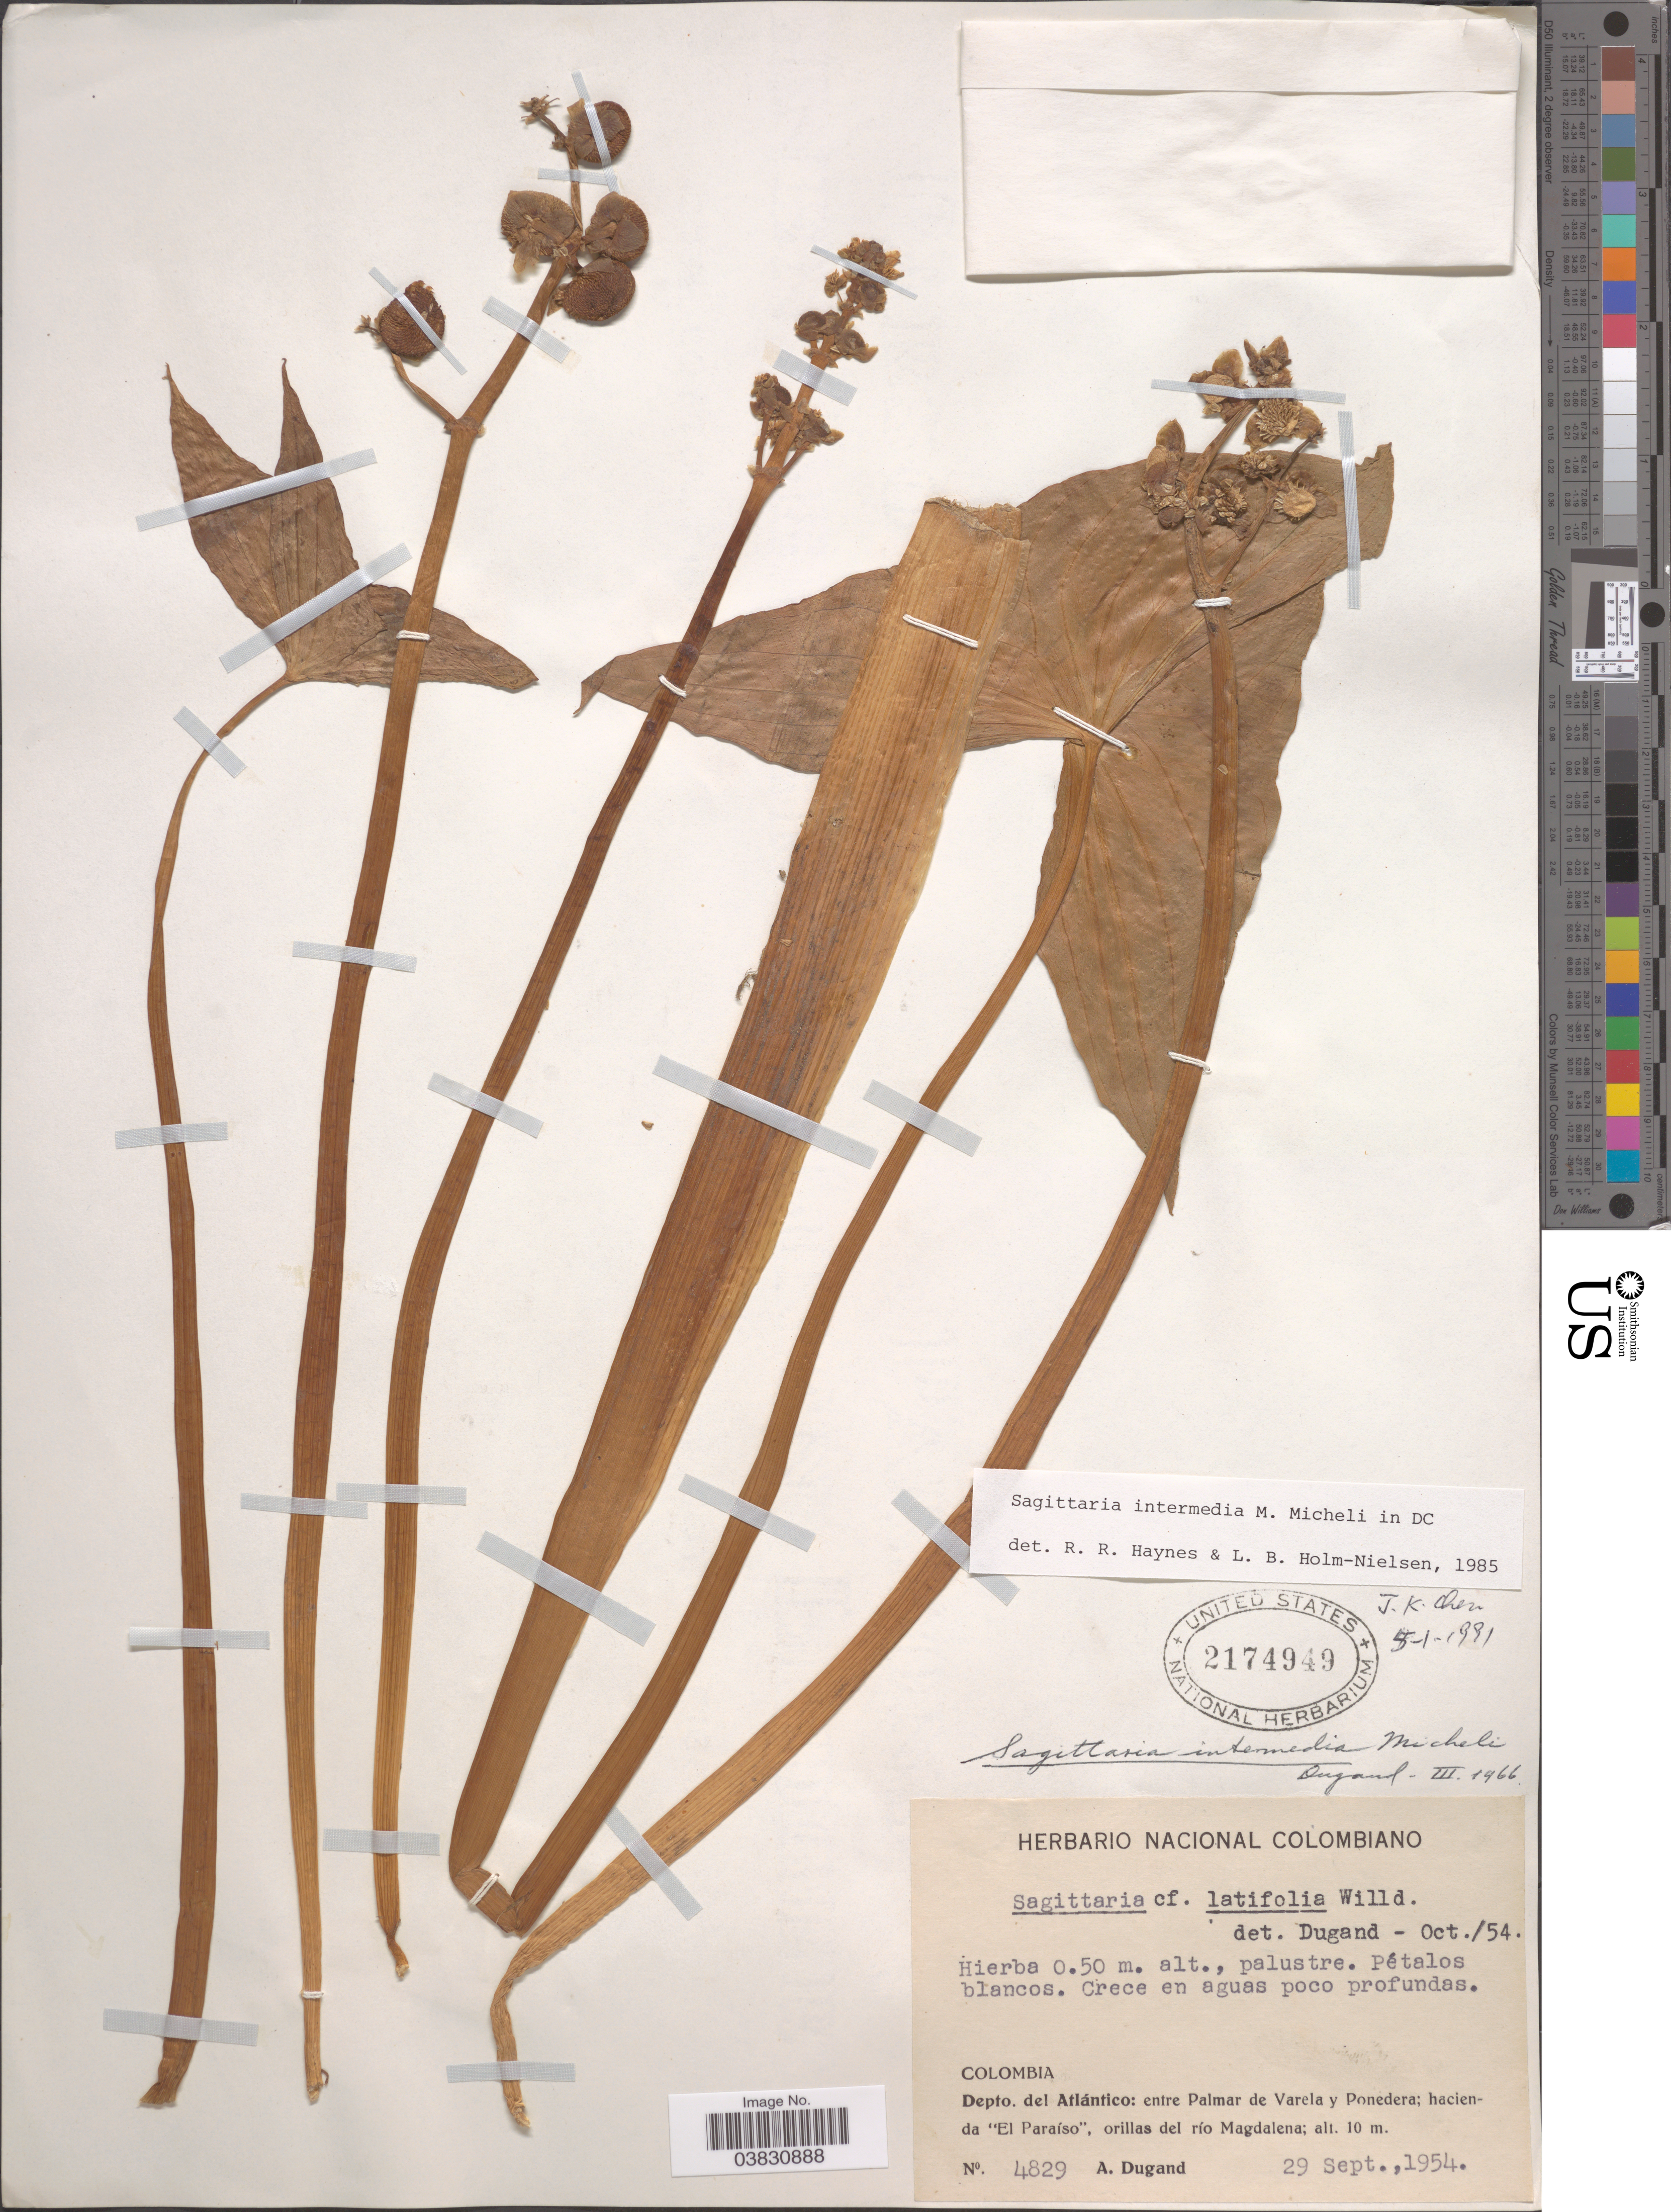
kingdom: Plantae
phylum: Tracheophyta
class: Liliopsida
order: Alismatales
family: Alismataceae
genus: Sagittaria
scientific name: Sagittaria latifolia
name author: Willd.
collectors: A. Dugand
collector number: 4829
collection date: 1954-09-29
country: Colombia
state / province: Atlántico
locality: Depto. del Atlántico: entre Palmar de Varela y Ponedera; hacienda "El Paraíso", orillas del río Magdalena.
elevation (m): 10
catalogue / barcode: US 2174949